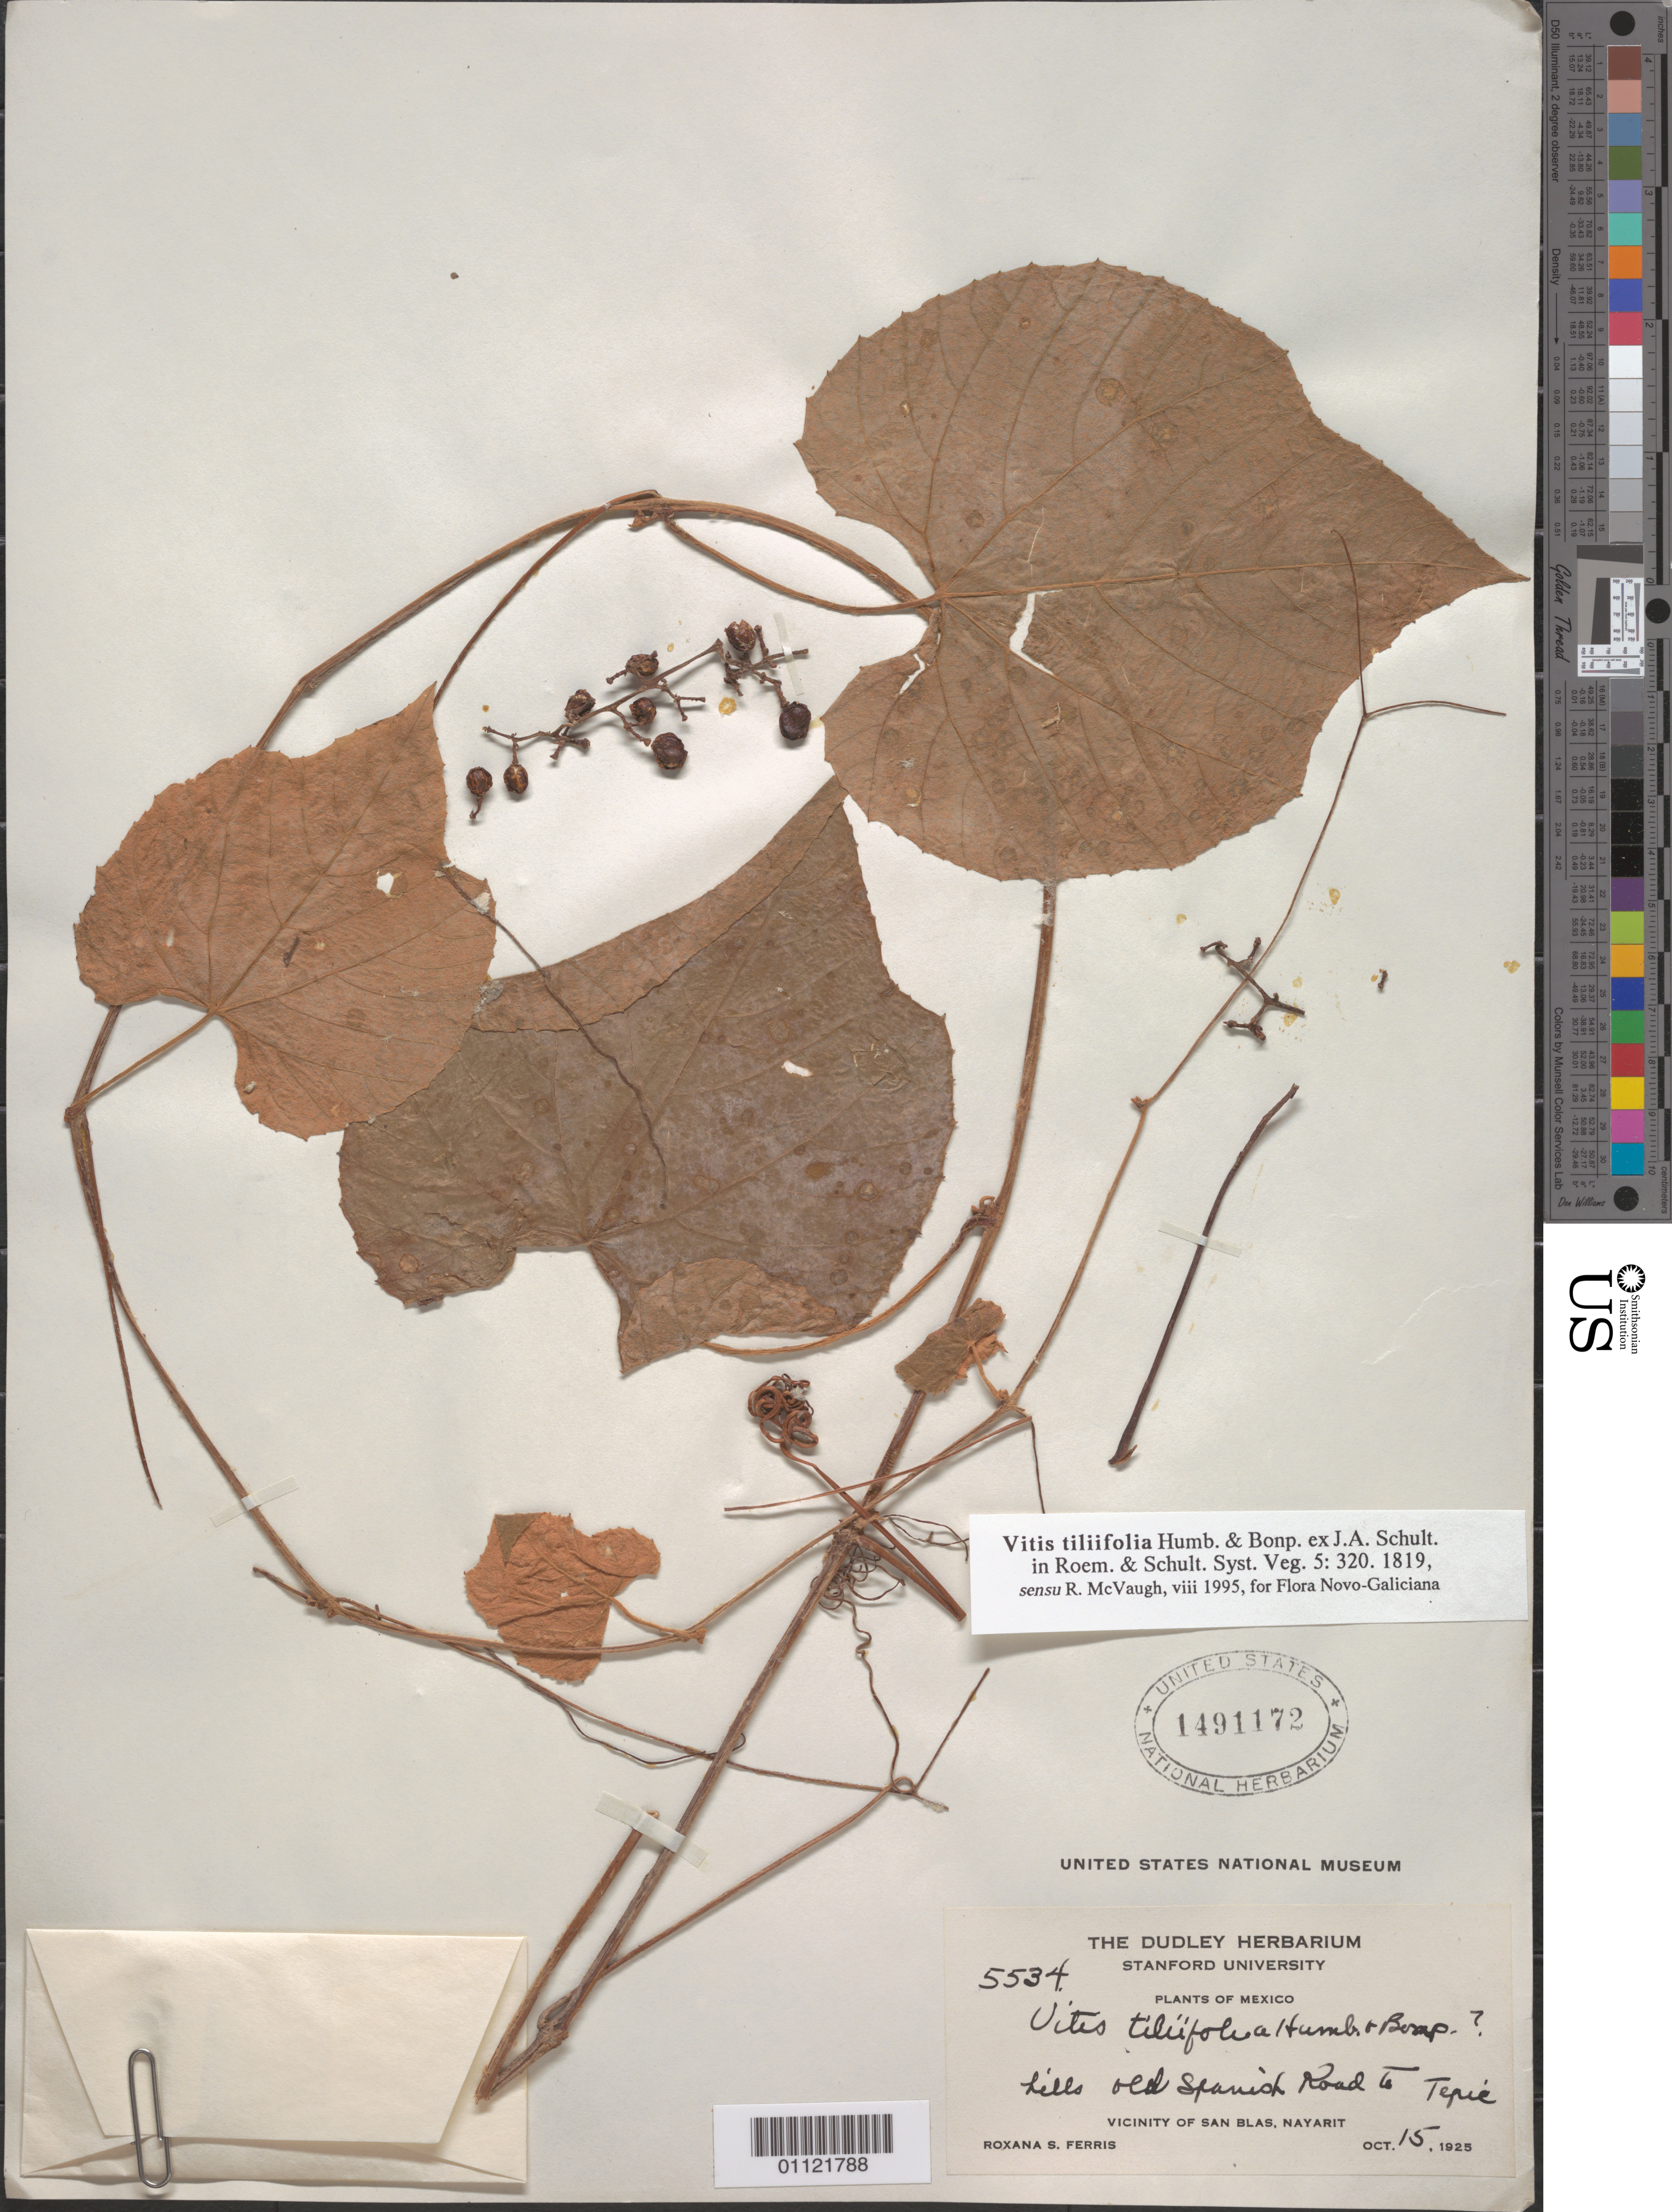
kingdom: Plantae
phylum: Tracheophyta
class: Magnoliopsida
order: Vitales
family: Vitaceae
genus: Vitis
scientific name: Vitis tiliifolia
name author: Humb. & Bonpl. ex Schult.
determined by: McVaugh, R.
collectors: R. S. Ferris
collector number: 5534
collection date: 1925-10-15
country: Mexico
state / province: Nayarit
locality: hills old Spanish Road to Teprie, Vicinity of San Blas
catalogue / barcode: US 1491172